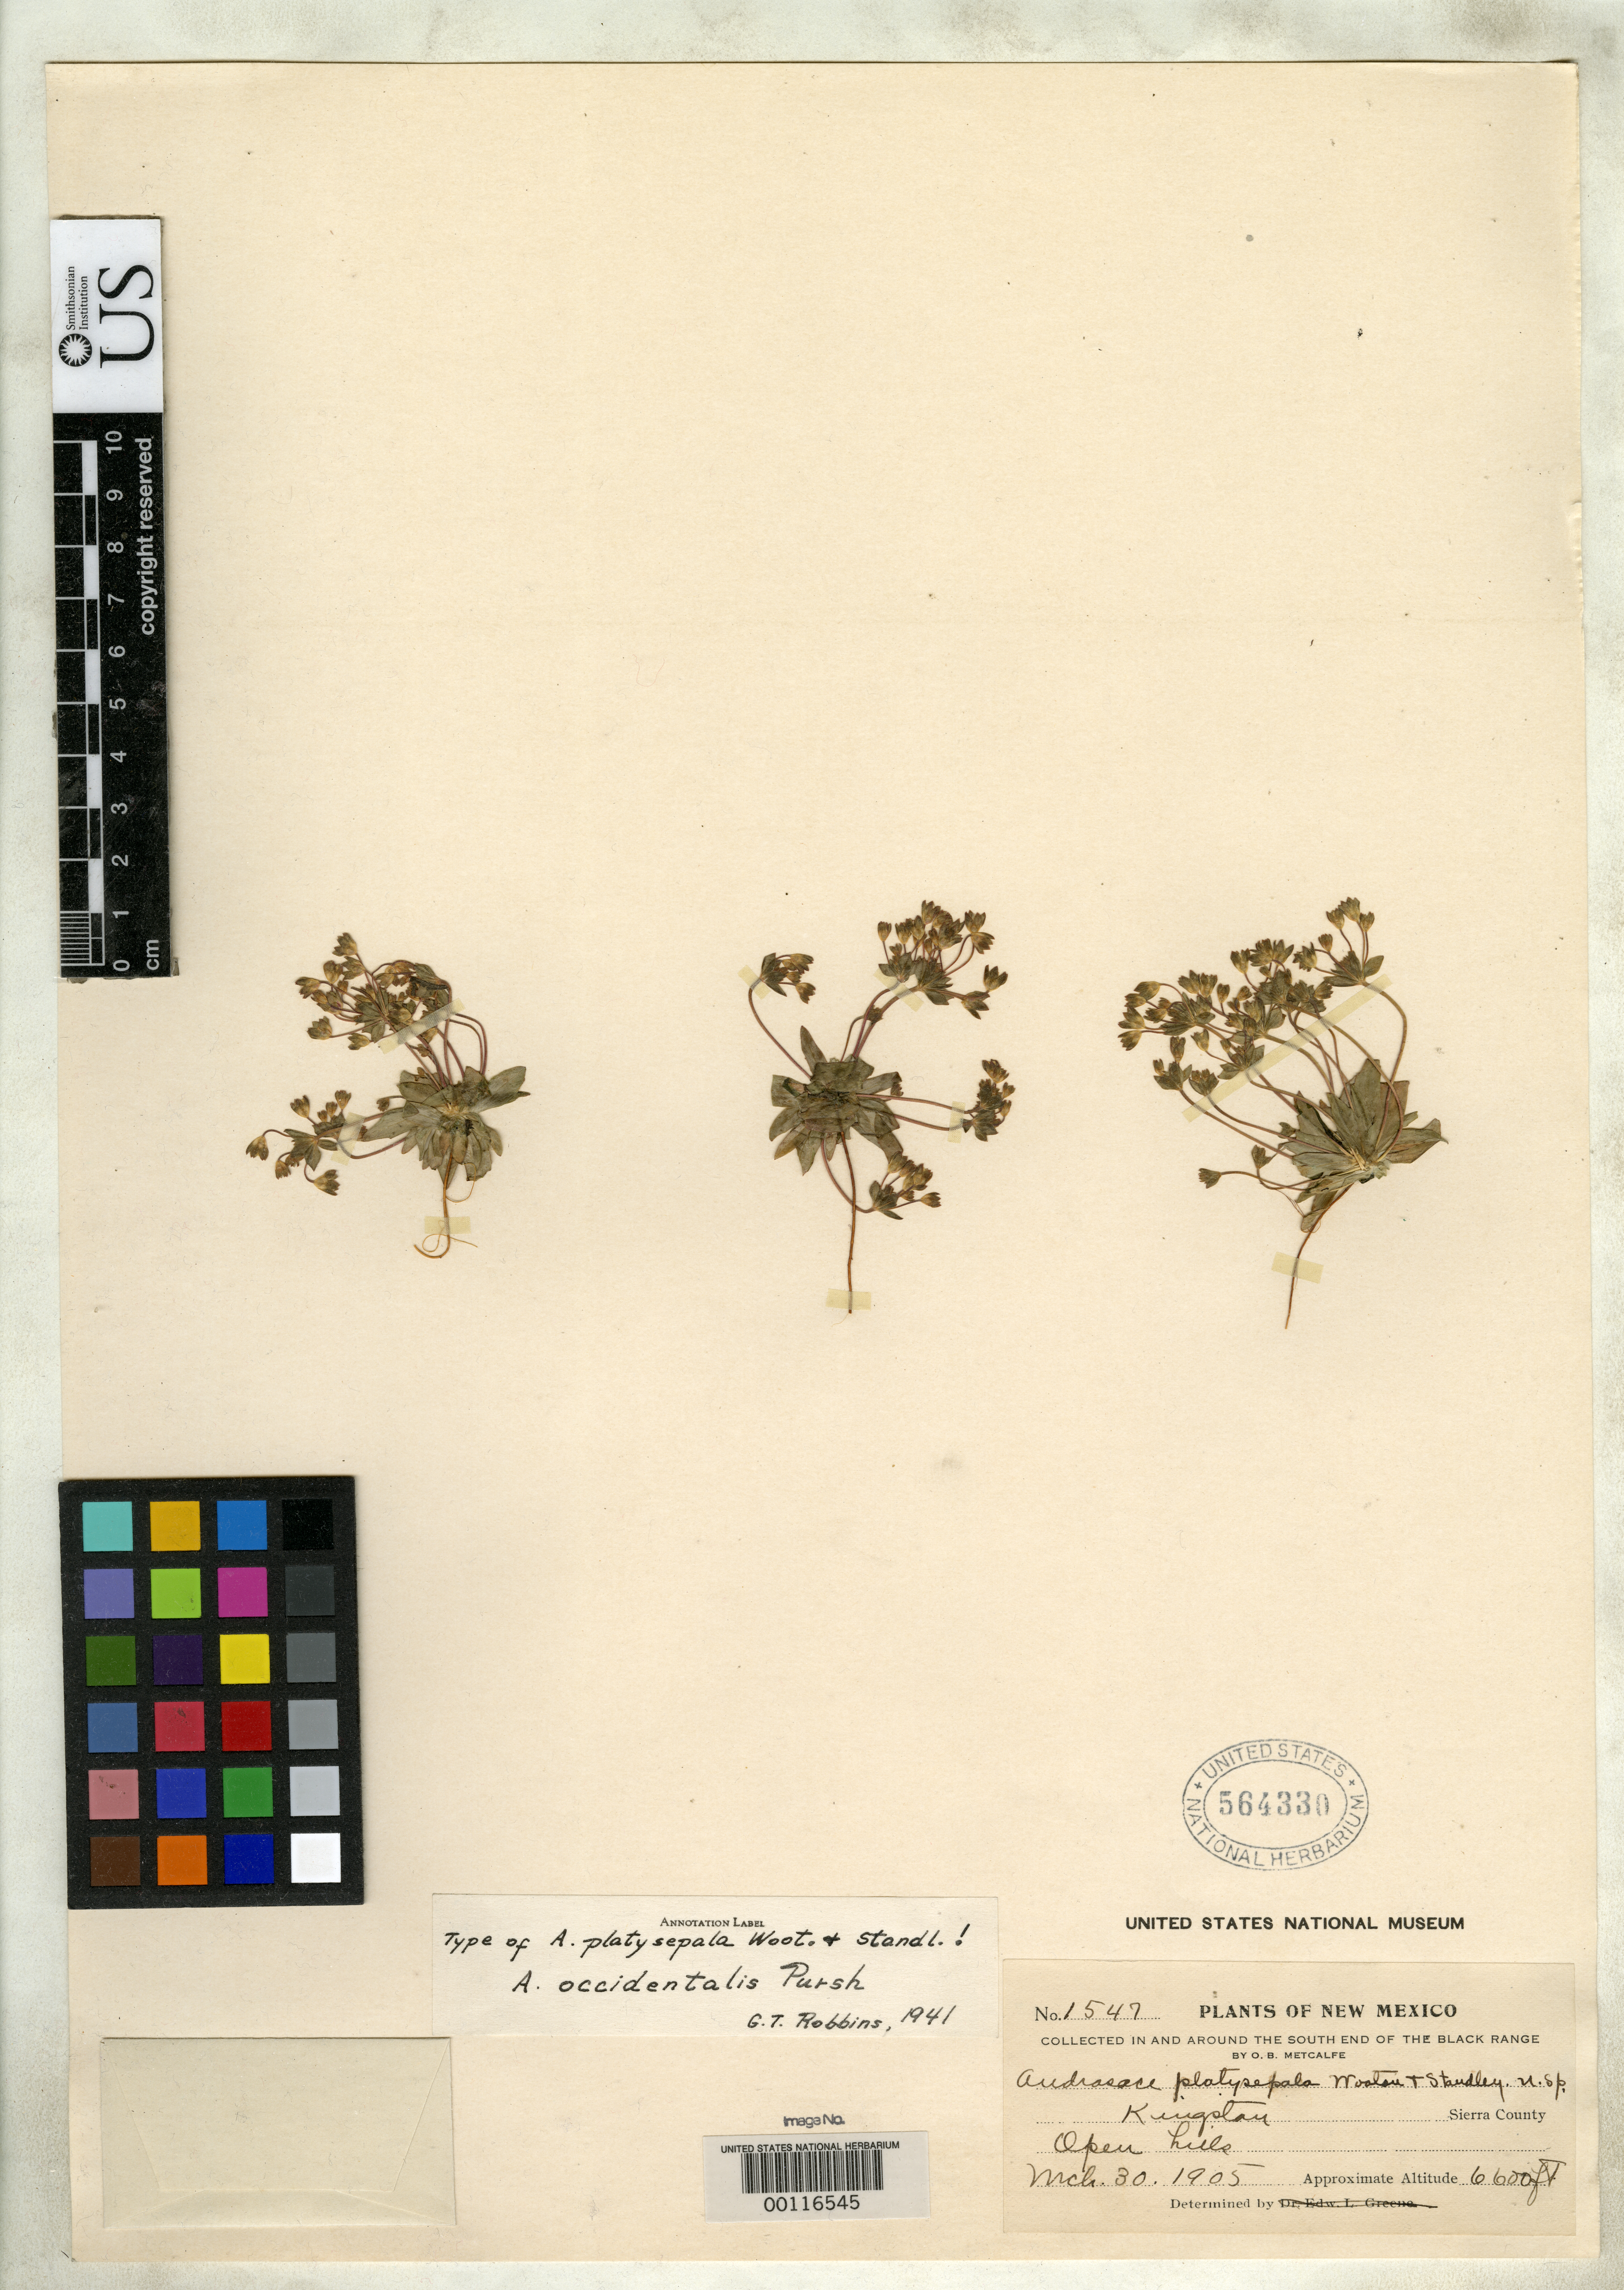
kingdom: Plantae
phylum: Tracheophyta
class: Magnoliopsida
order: Ericales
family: Primulaceae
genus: Androsace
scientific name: Androsace platysepala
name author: Wooton & Standl.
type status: Type Collection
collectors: O. B. Metcalfe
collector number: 1547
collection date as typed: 30 Mar 1905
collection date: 1905-03-30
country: United States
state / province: New Mexico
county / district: Sierra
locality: Kingston, S end of Blake range.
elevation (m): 2012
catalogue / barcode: US 564330